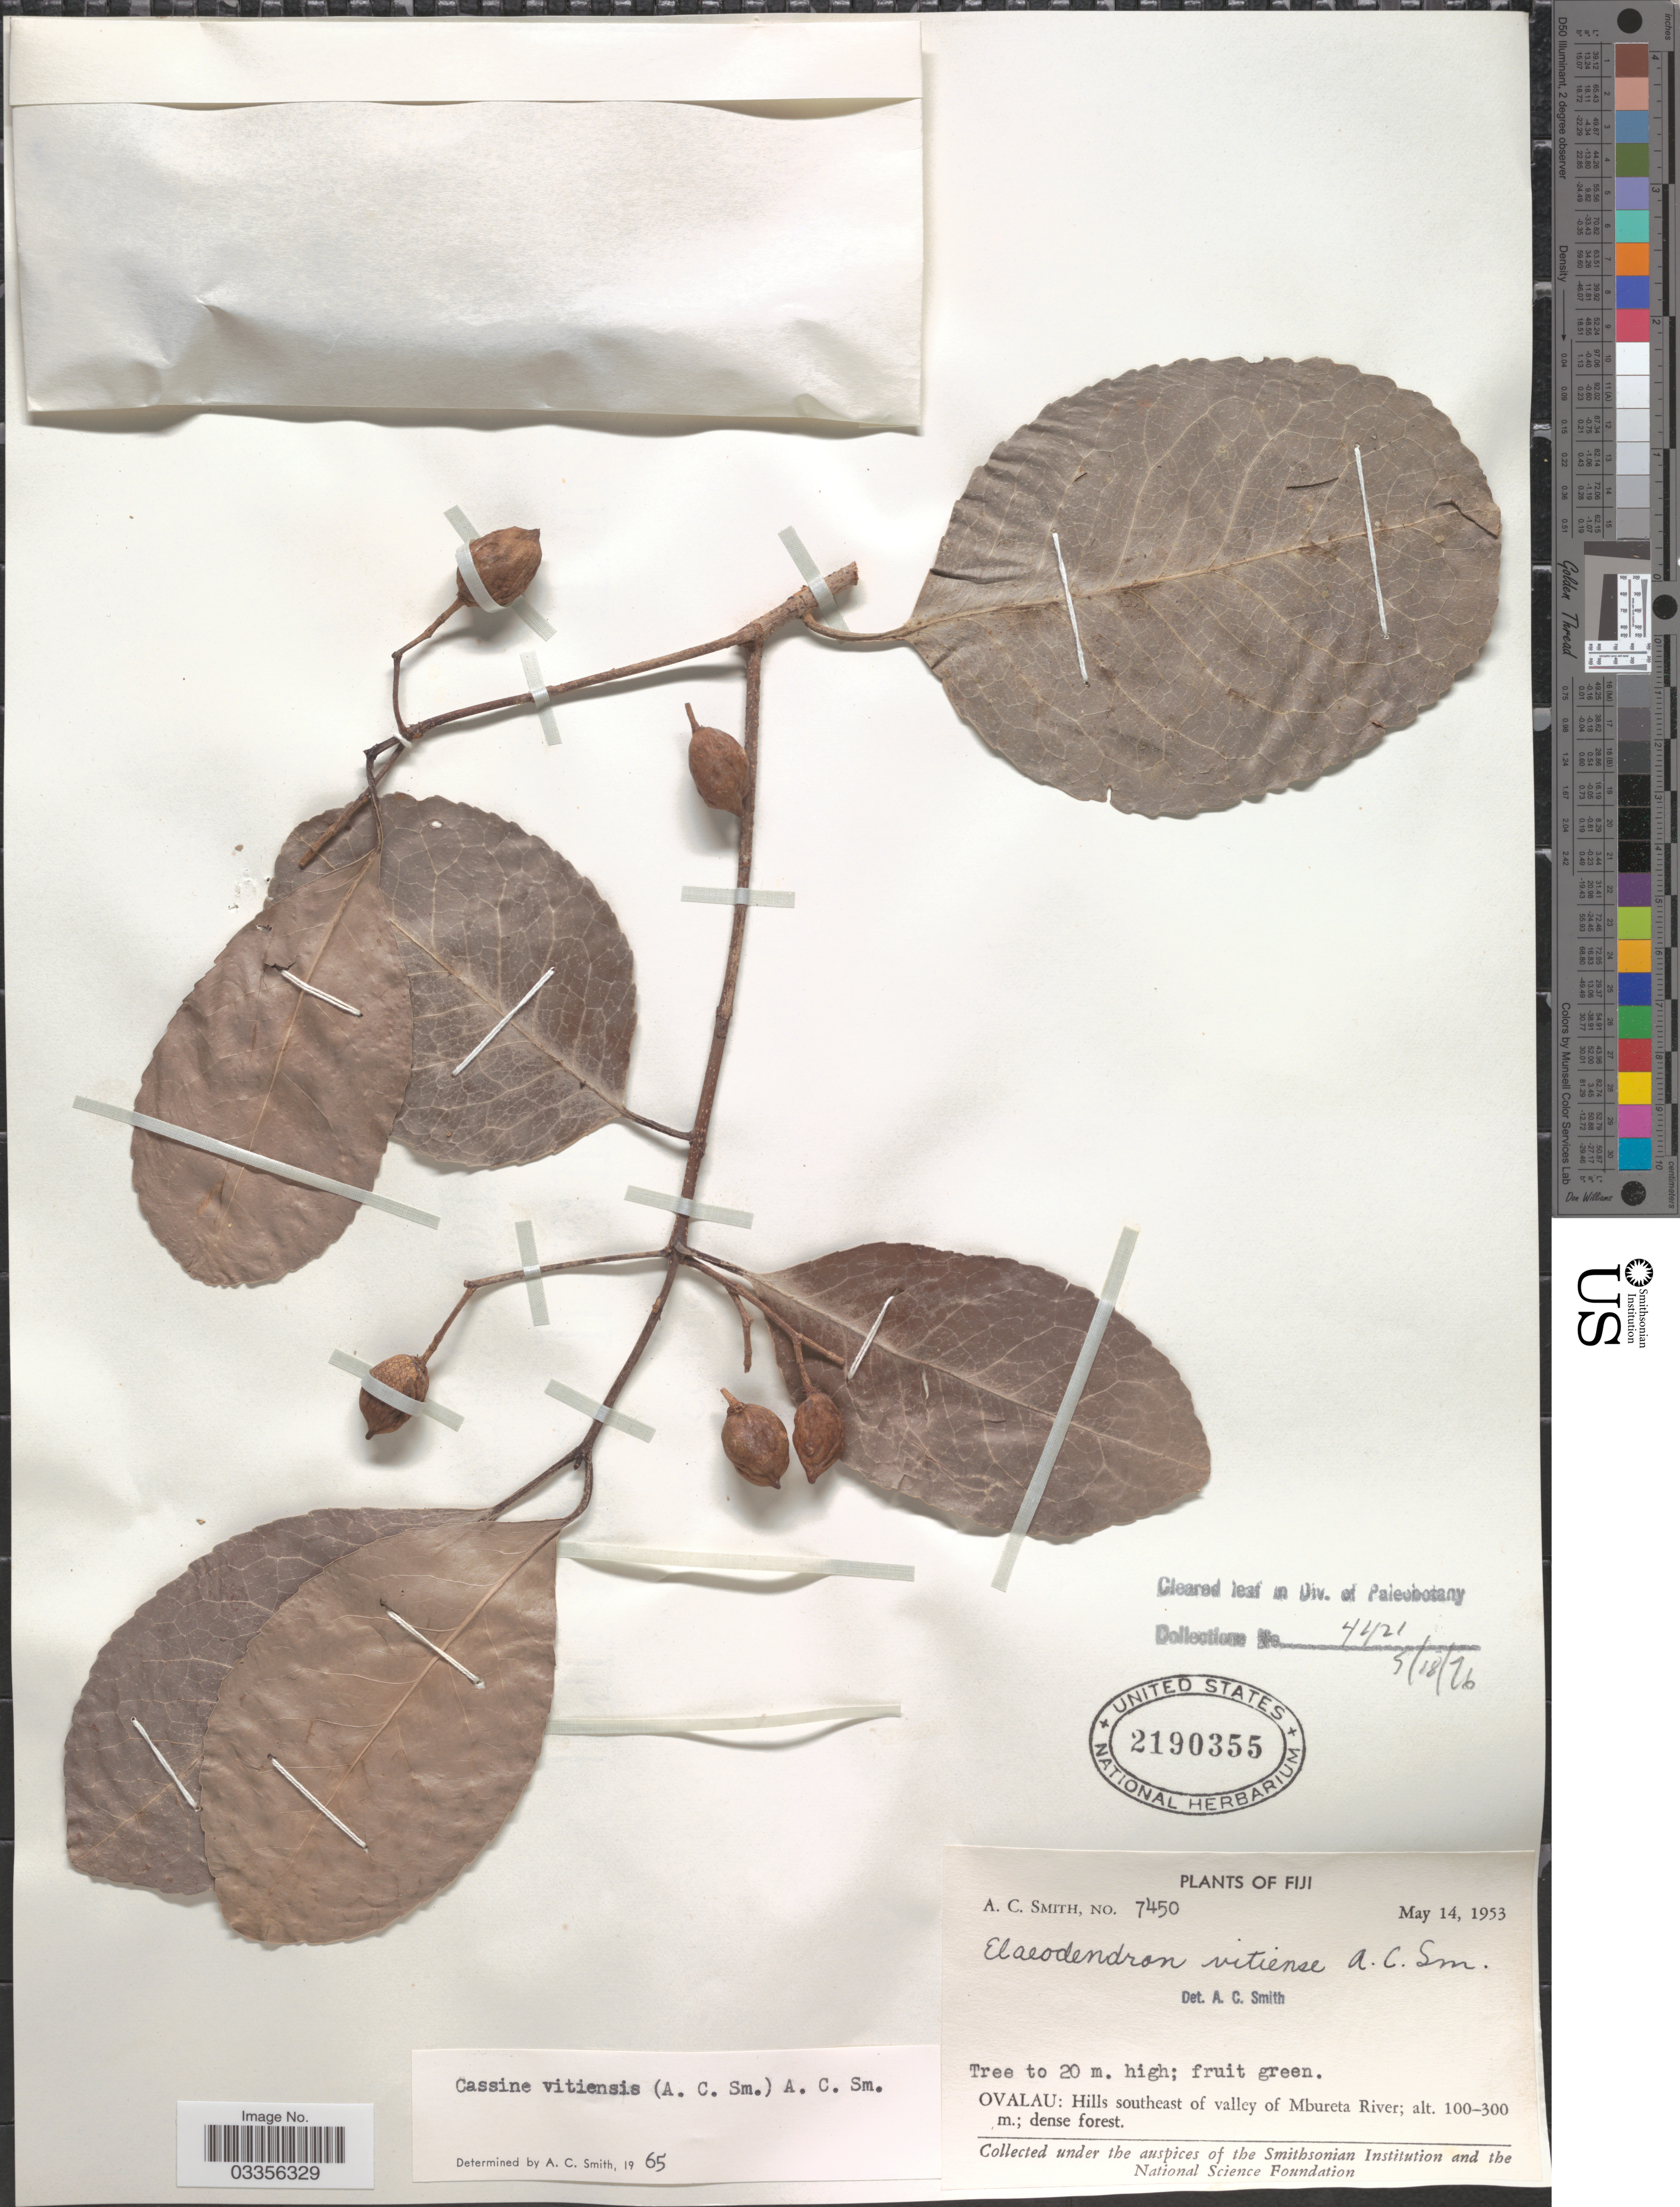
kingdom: Plantae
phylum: Tracheophyta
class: Magnoliopsida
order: Celastrales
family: Celastraceae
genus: Elaeodendron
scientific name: Elaeodendron vitiense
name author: A.C. Sm.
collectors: A. C. Smith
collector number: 7450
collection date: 1953-05-14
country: Fiji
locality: Ovalau: Hills southeast of valley of Mbureta River.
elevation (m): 100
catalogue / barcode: US 2190355